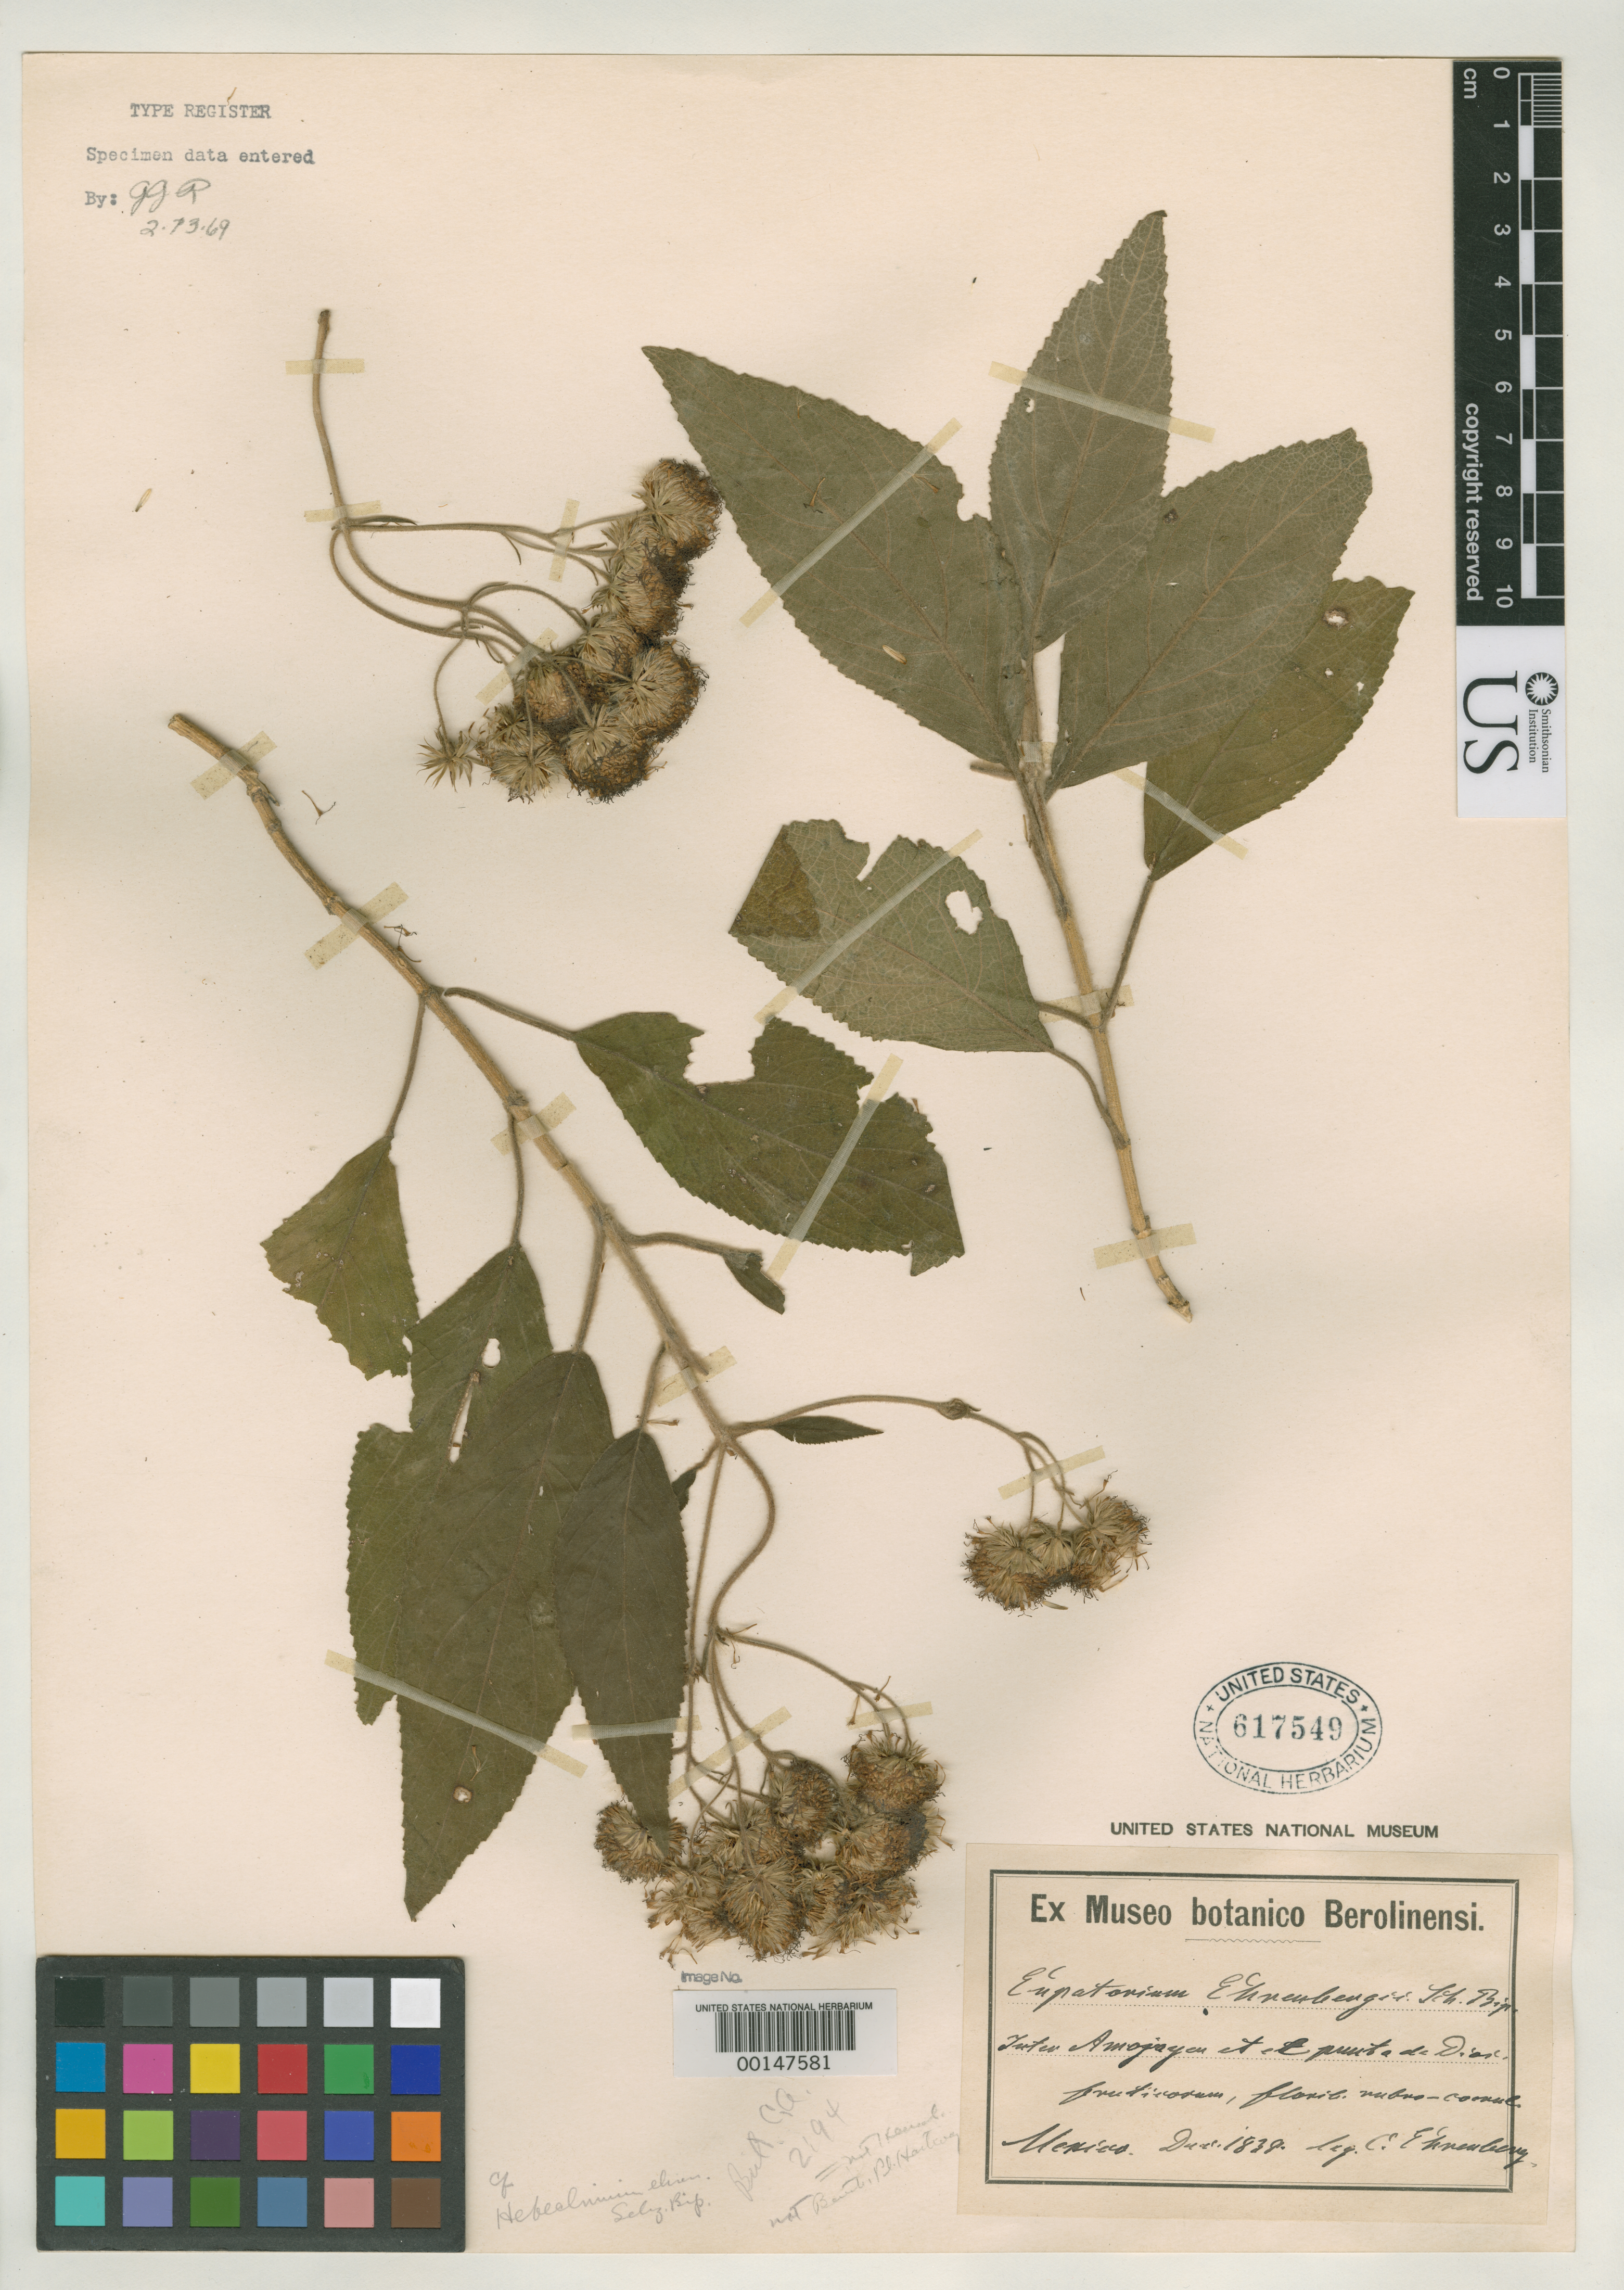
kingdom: Plantae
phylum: Tracheophyta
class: Magnoliopsida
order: Asterales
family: Asteraceae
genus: Hebeclinium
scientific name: Hebeclinium macrocephalum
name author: Benth.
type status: Possible Type; Isotype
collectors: C. Ehrenberg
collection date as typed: Dec 1839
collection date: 1839-12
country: Mexico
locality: Inter Amojayen [?] et Puente de Dios.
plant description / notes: Ehrenberg and Hartweg collections cited by Hemsley; Ehrenberg collection is possibly original material but dubiously a type of Eupatorium ehrenbergii Hemsl. if that name is considered a nom. nov. for Hebeclinium macrocephalum Benth. (non Eupatorium macrocephalum Less.); Bentham's name was based on the Hartweg collection and did not cite the Ehrenberg collection. But possibly to be considered a type of Eupatorium ehrenbergii Klatt (1885, nom. illeg.), which is based on Hebeclinium ehrenbergii Sch. Bip. and cites Ehrenberg 778 b (with Hebeclinium macrocephalum Benth. and the Hartweg collection not cited).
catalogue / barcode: US 617549